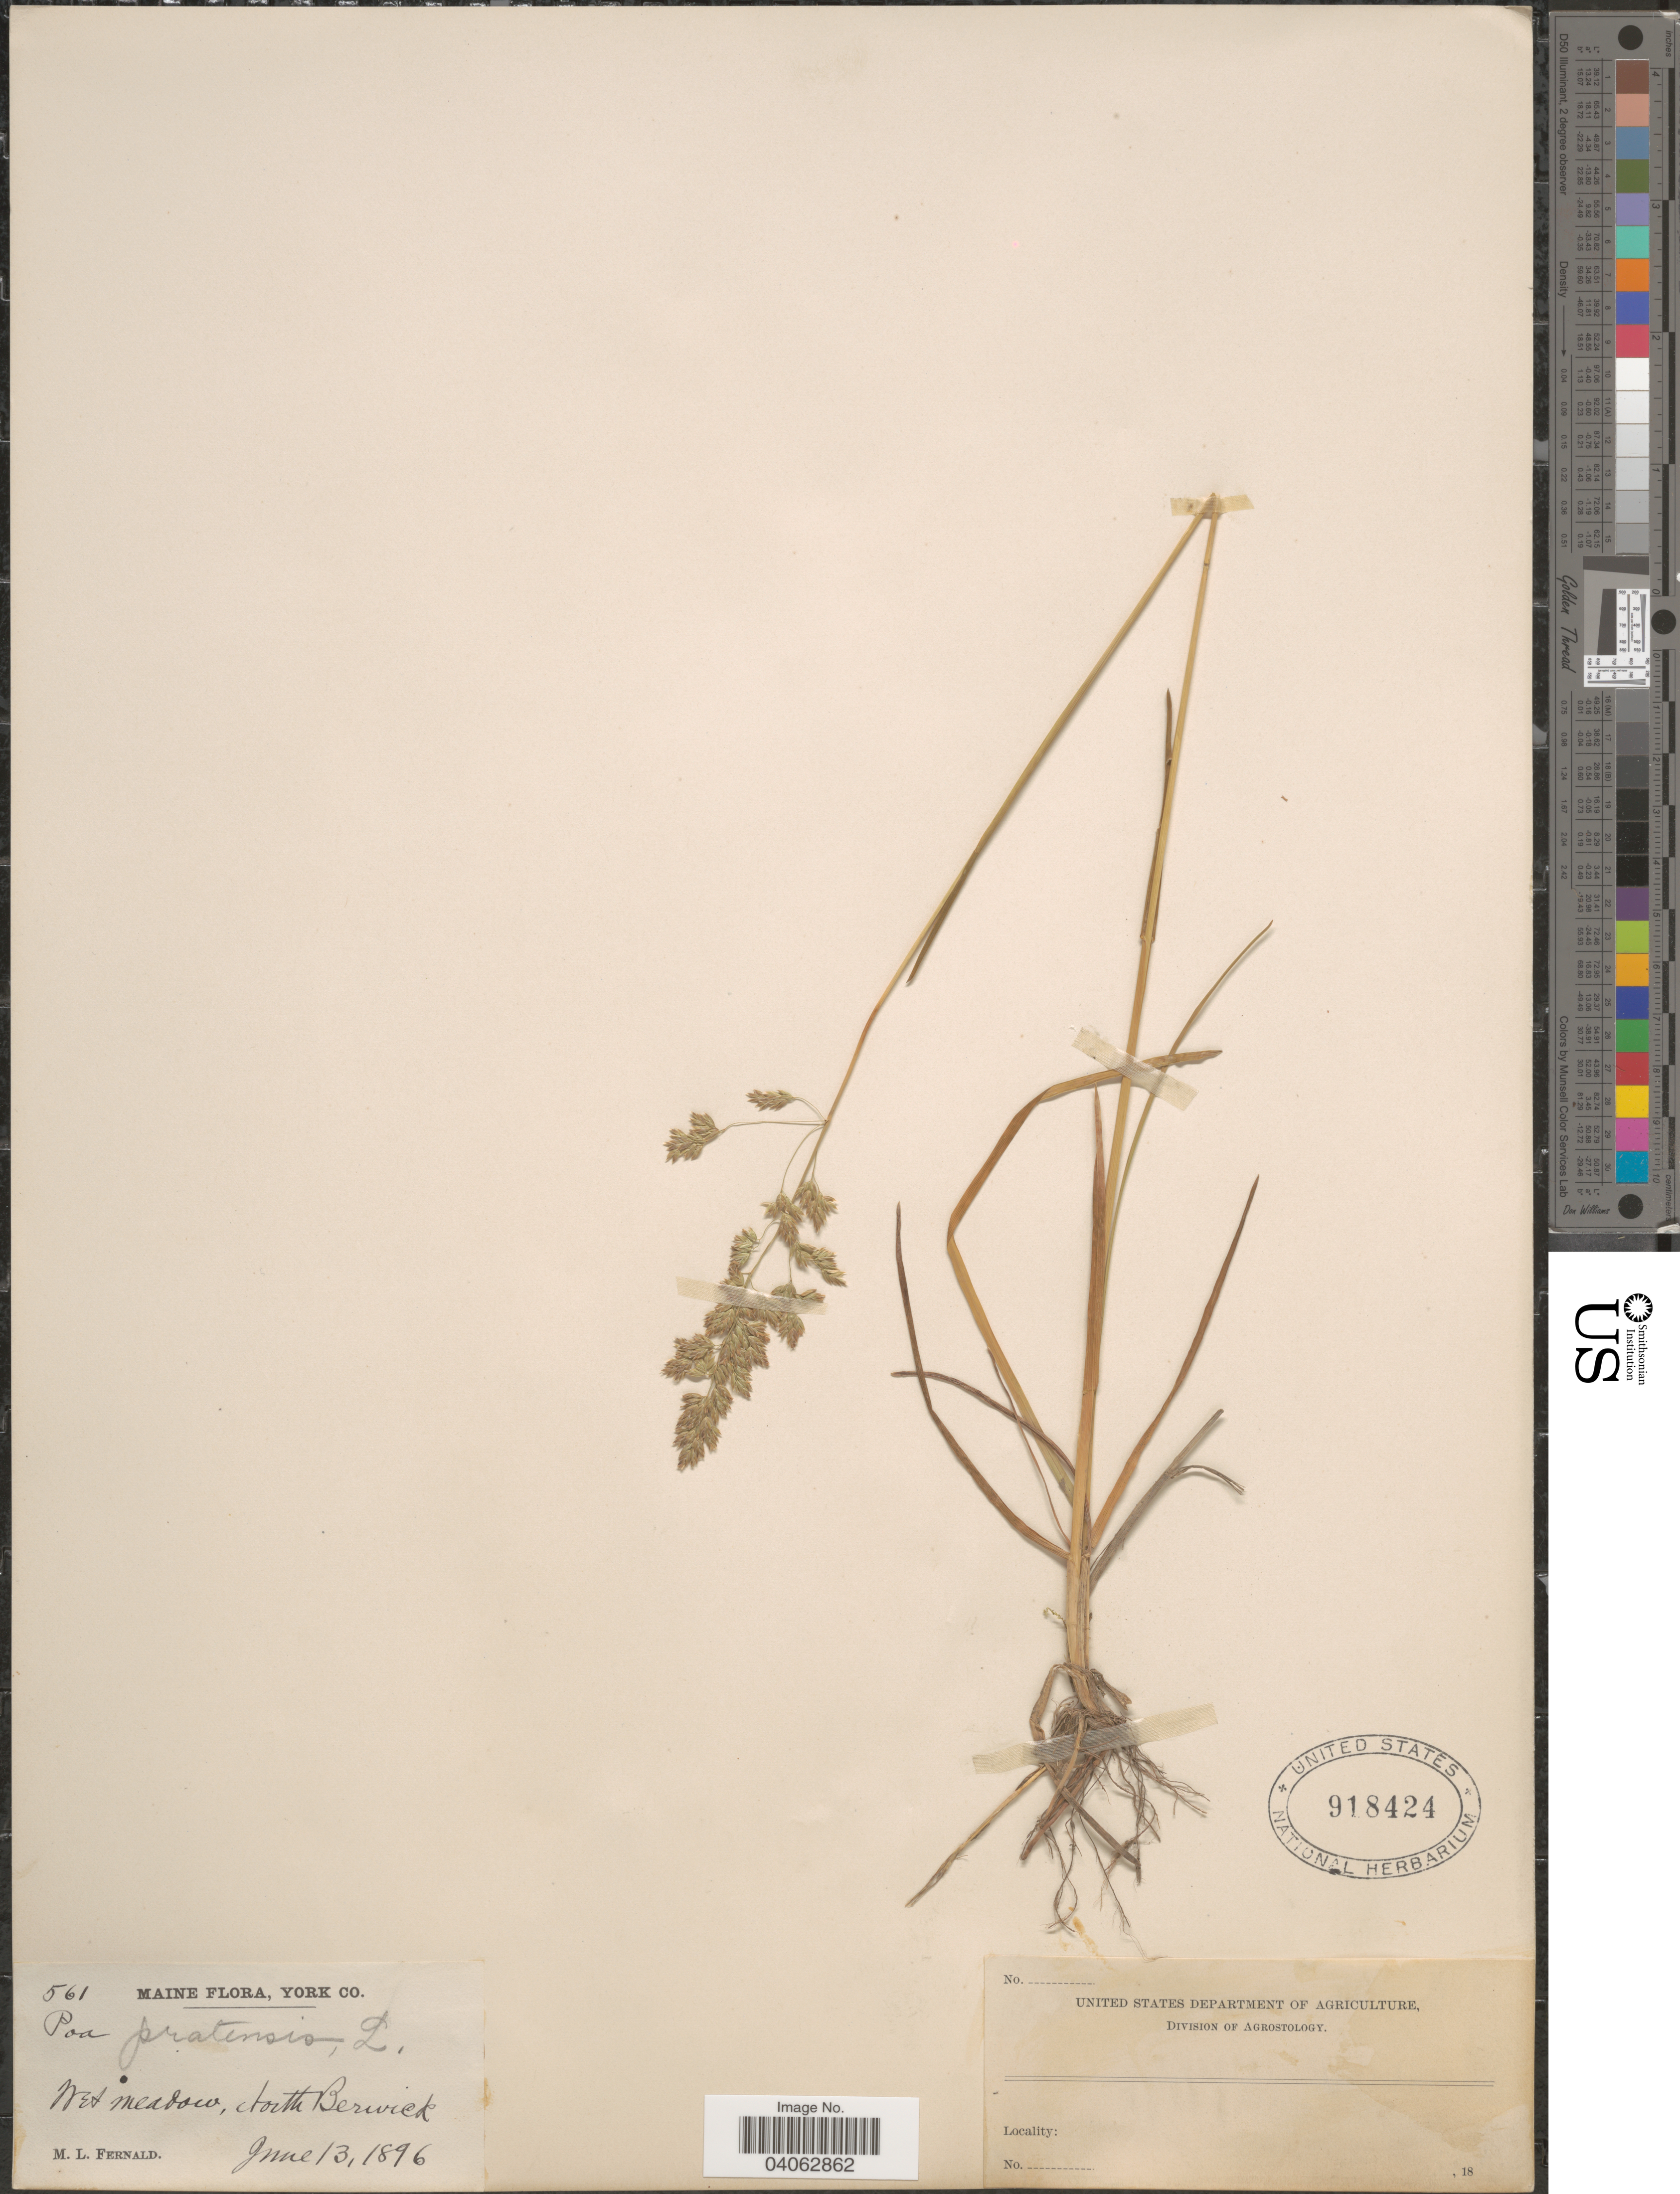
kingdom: Plantae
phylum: Tracheophyta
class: Liliopsida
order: Poales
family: Poaceae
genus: Poa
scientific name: Poa pratensis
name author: L.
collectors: M. L. Fernald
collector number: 561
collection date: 1896-06-13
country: United States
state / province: Maine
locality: York Co. North Berwick.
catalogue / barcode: US 918424